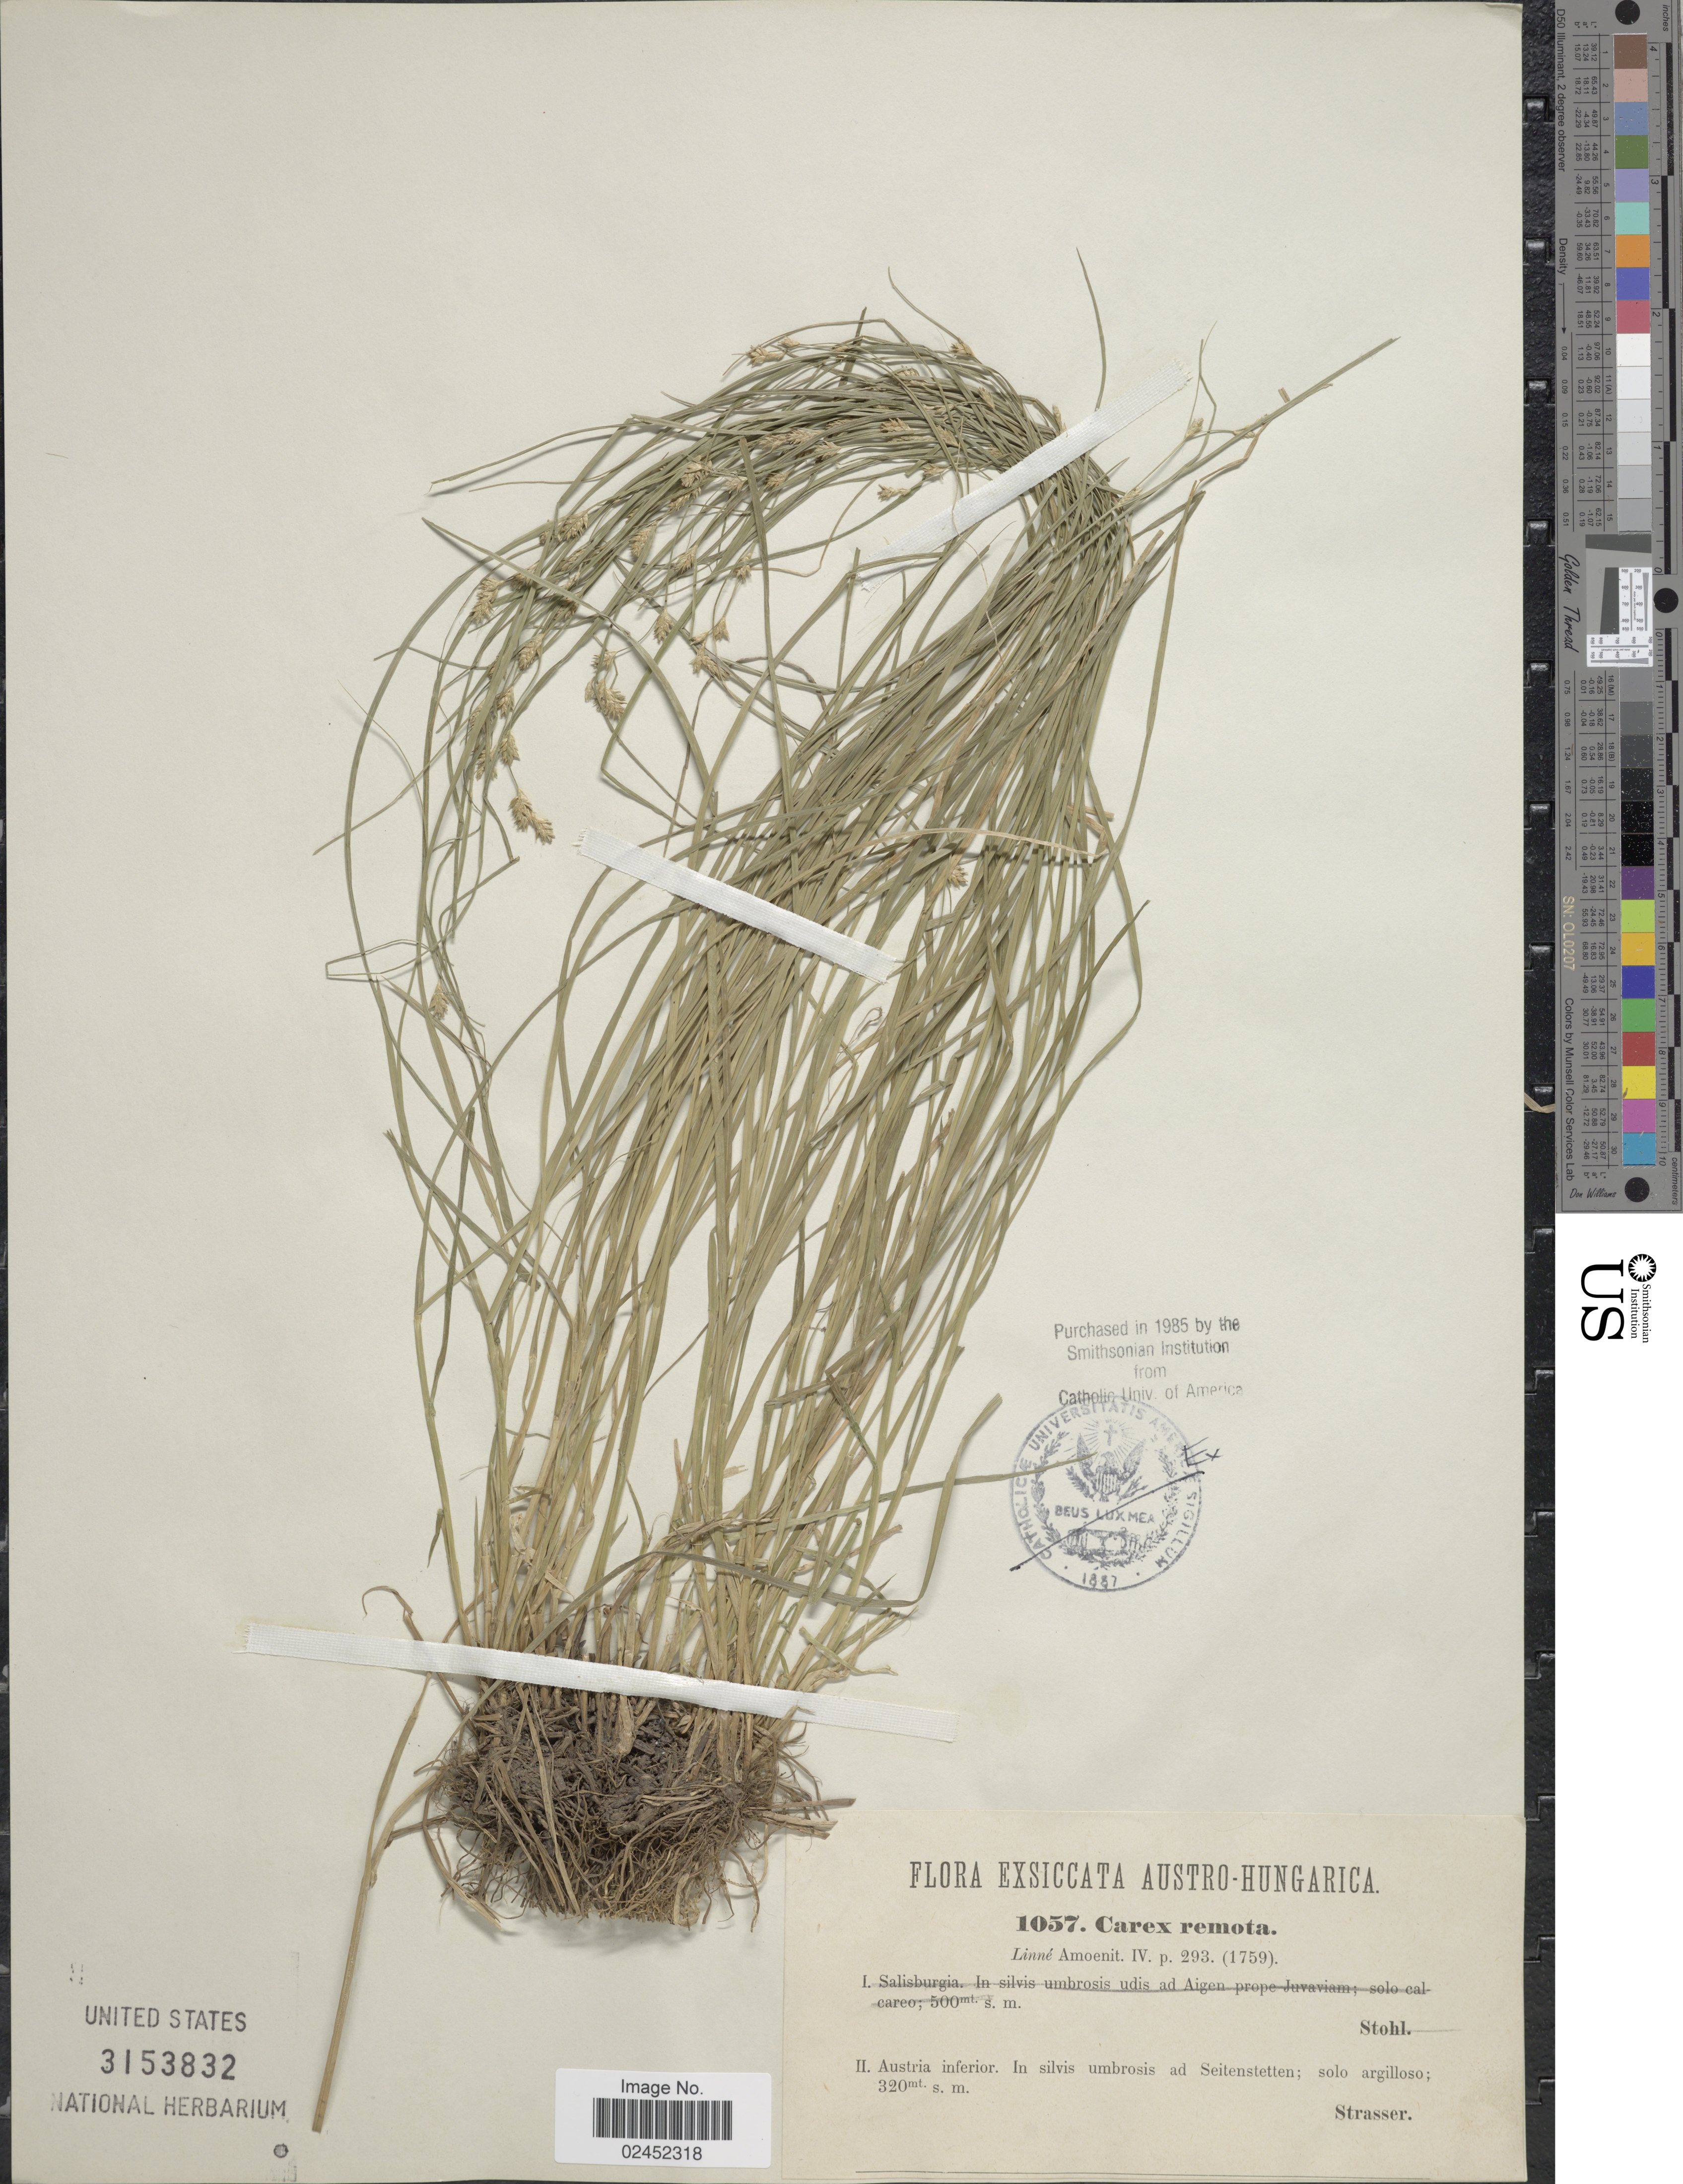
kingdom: Plantae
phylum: Tracheophyta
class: Liliopsida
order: Poales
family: Cyperaceae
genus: Carex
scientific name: Carex remota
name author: L.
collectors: -. Strasser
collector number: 1057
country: Austria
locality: Austro-Hungarica, Austria inferior. In silvis umbrosis ad Seitenstetten; solo argilloso.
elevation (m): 320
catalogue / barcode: US 3153832